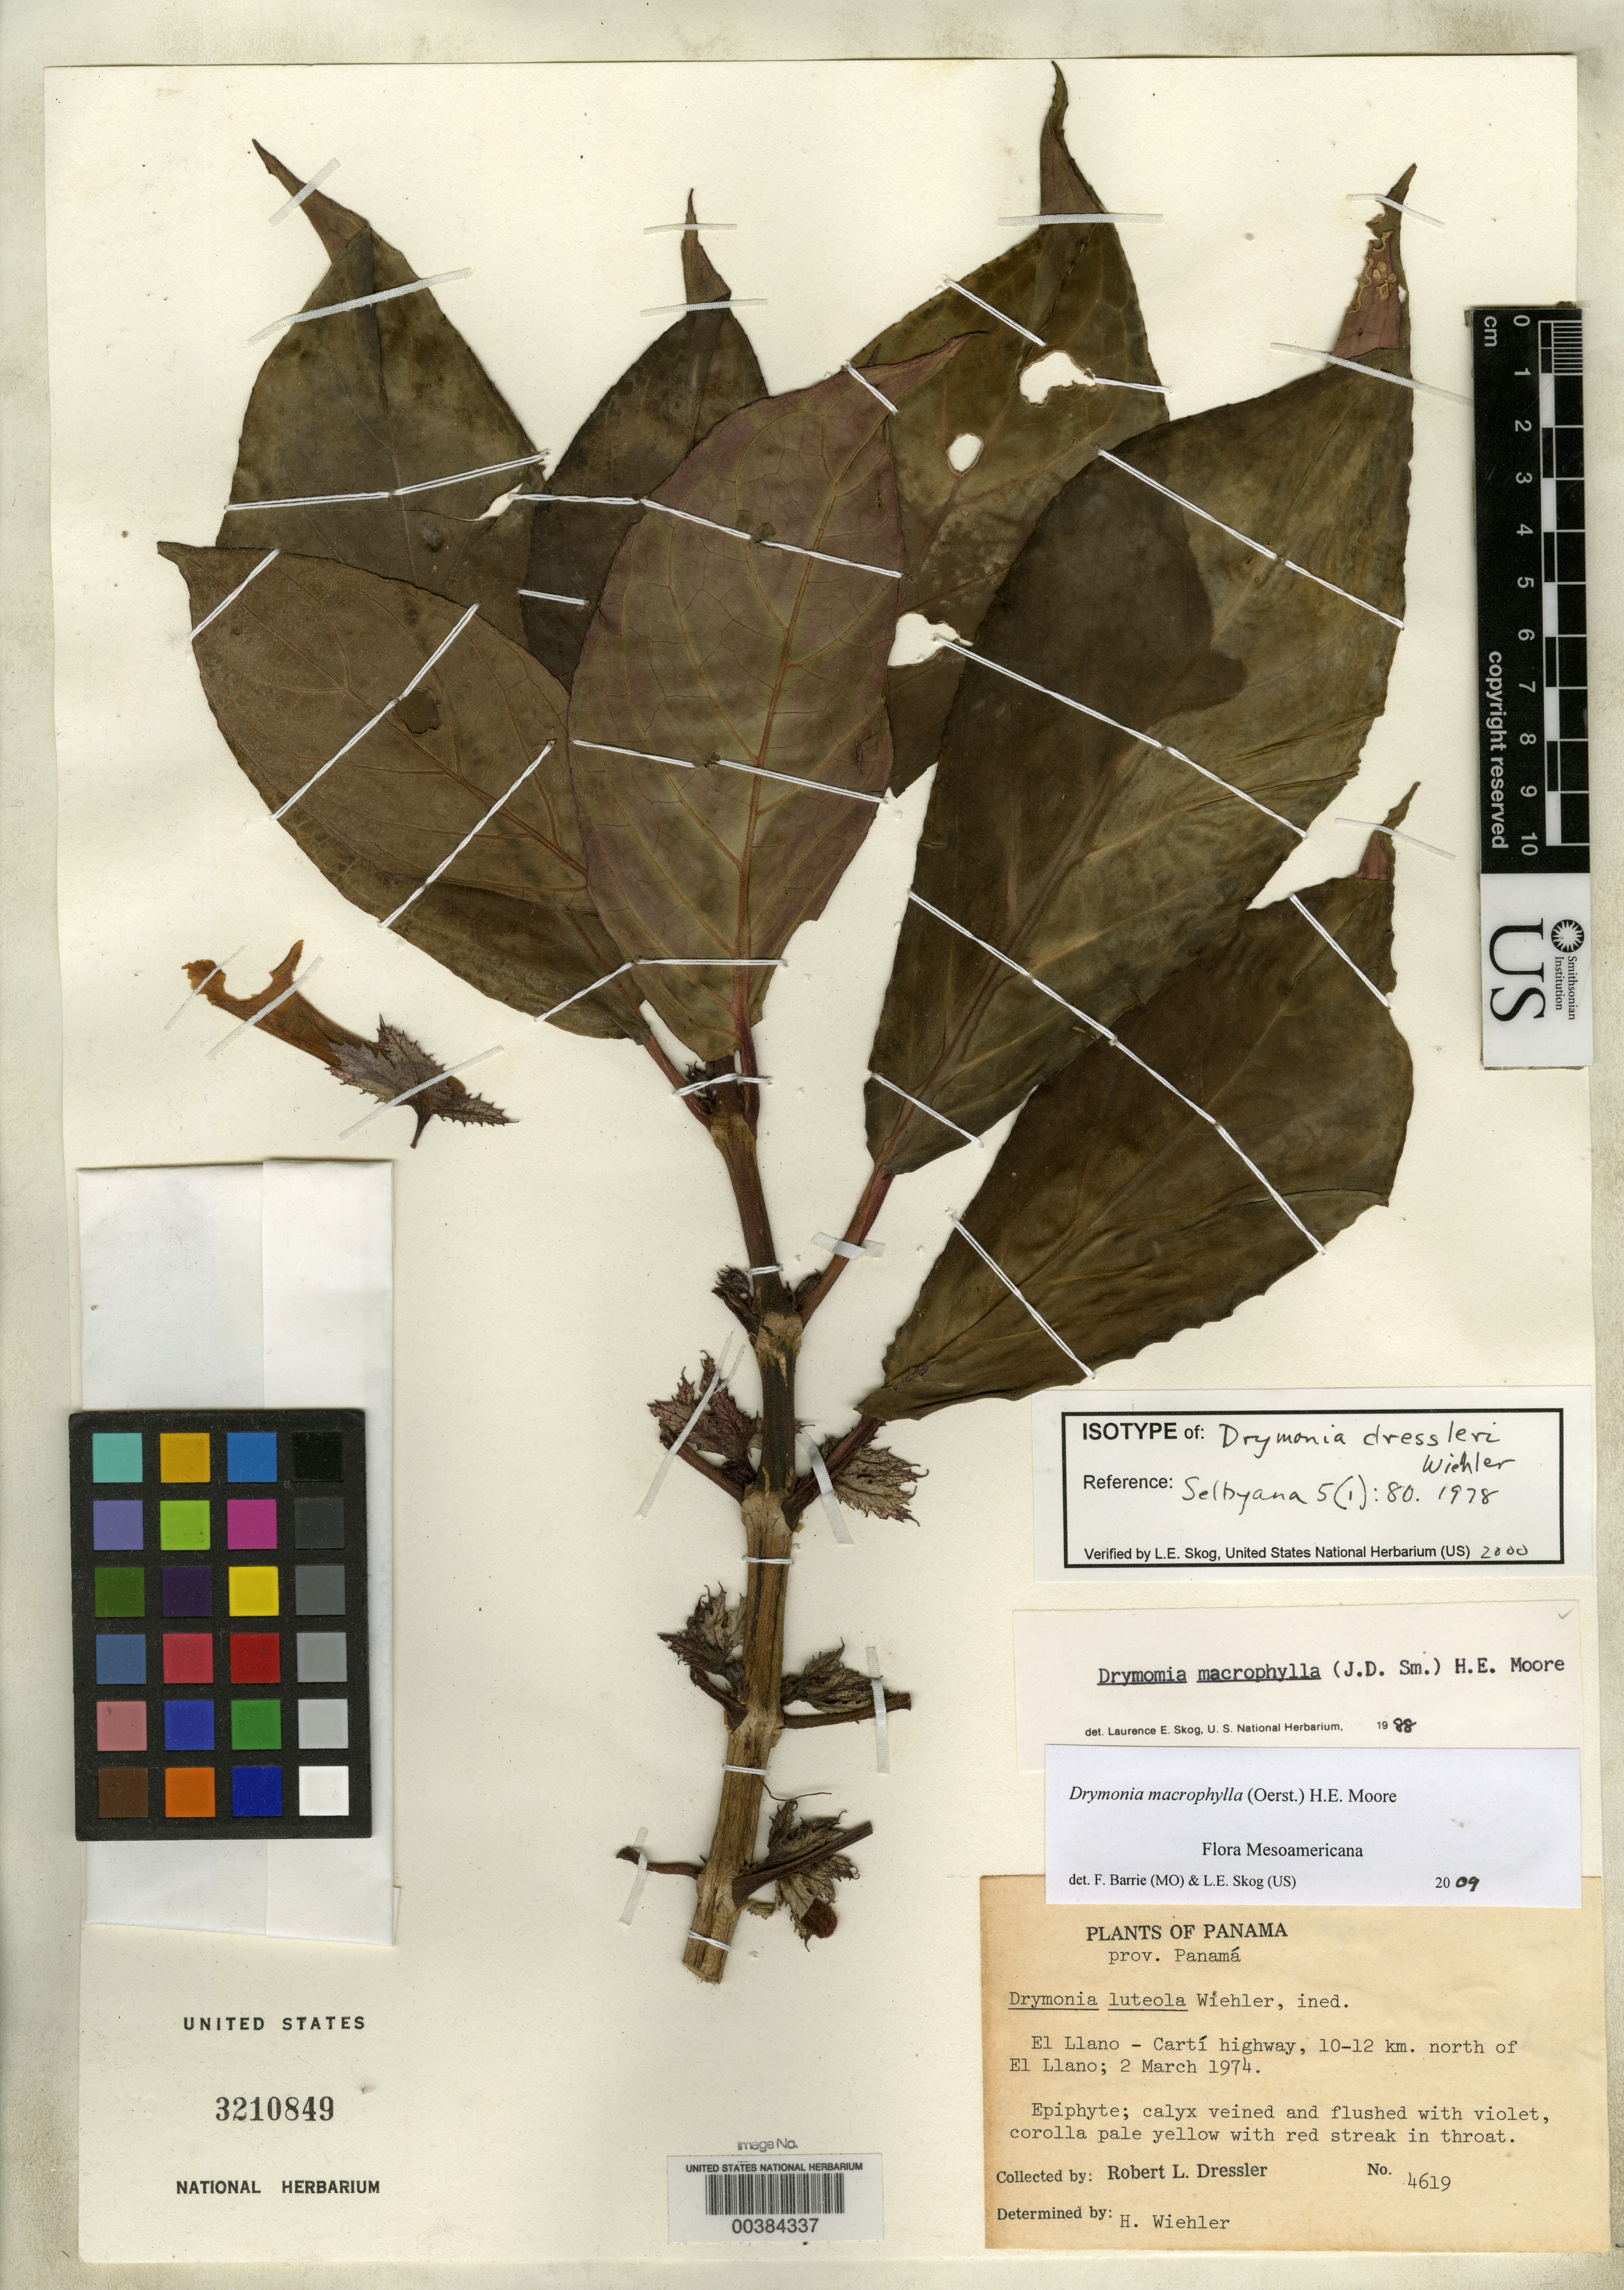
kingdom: Plantae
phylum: Tracheophyta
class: Magnoliopsida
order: Lamiales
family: Gesneriaceae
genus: Drymonia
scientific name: Drymonia dressleri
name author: Wiehler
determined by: Skog, Laurence E.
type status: Isotype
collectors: R. Dressler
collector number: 4619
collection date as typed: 02 Mar 1974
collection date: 1974-03-02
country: Panama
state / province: Panamá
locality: El Llano.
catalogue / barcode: US 3210849